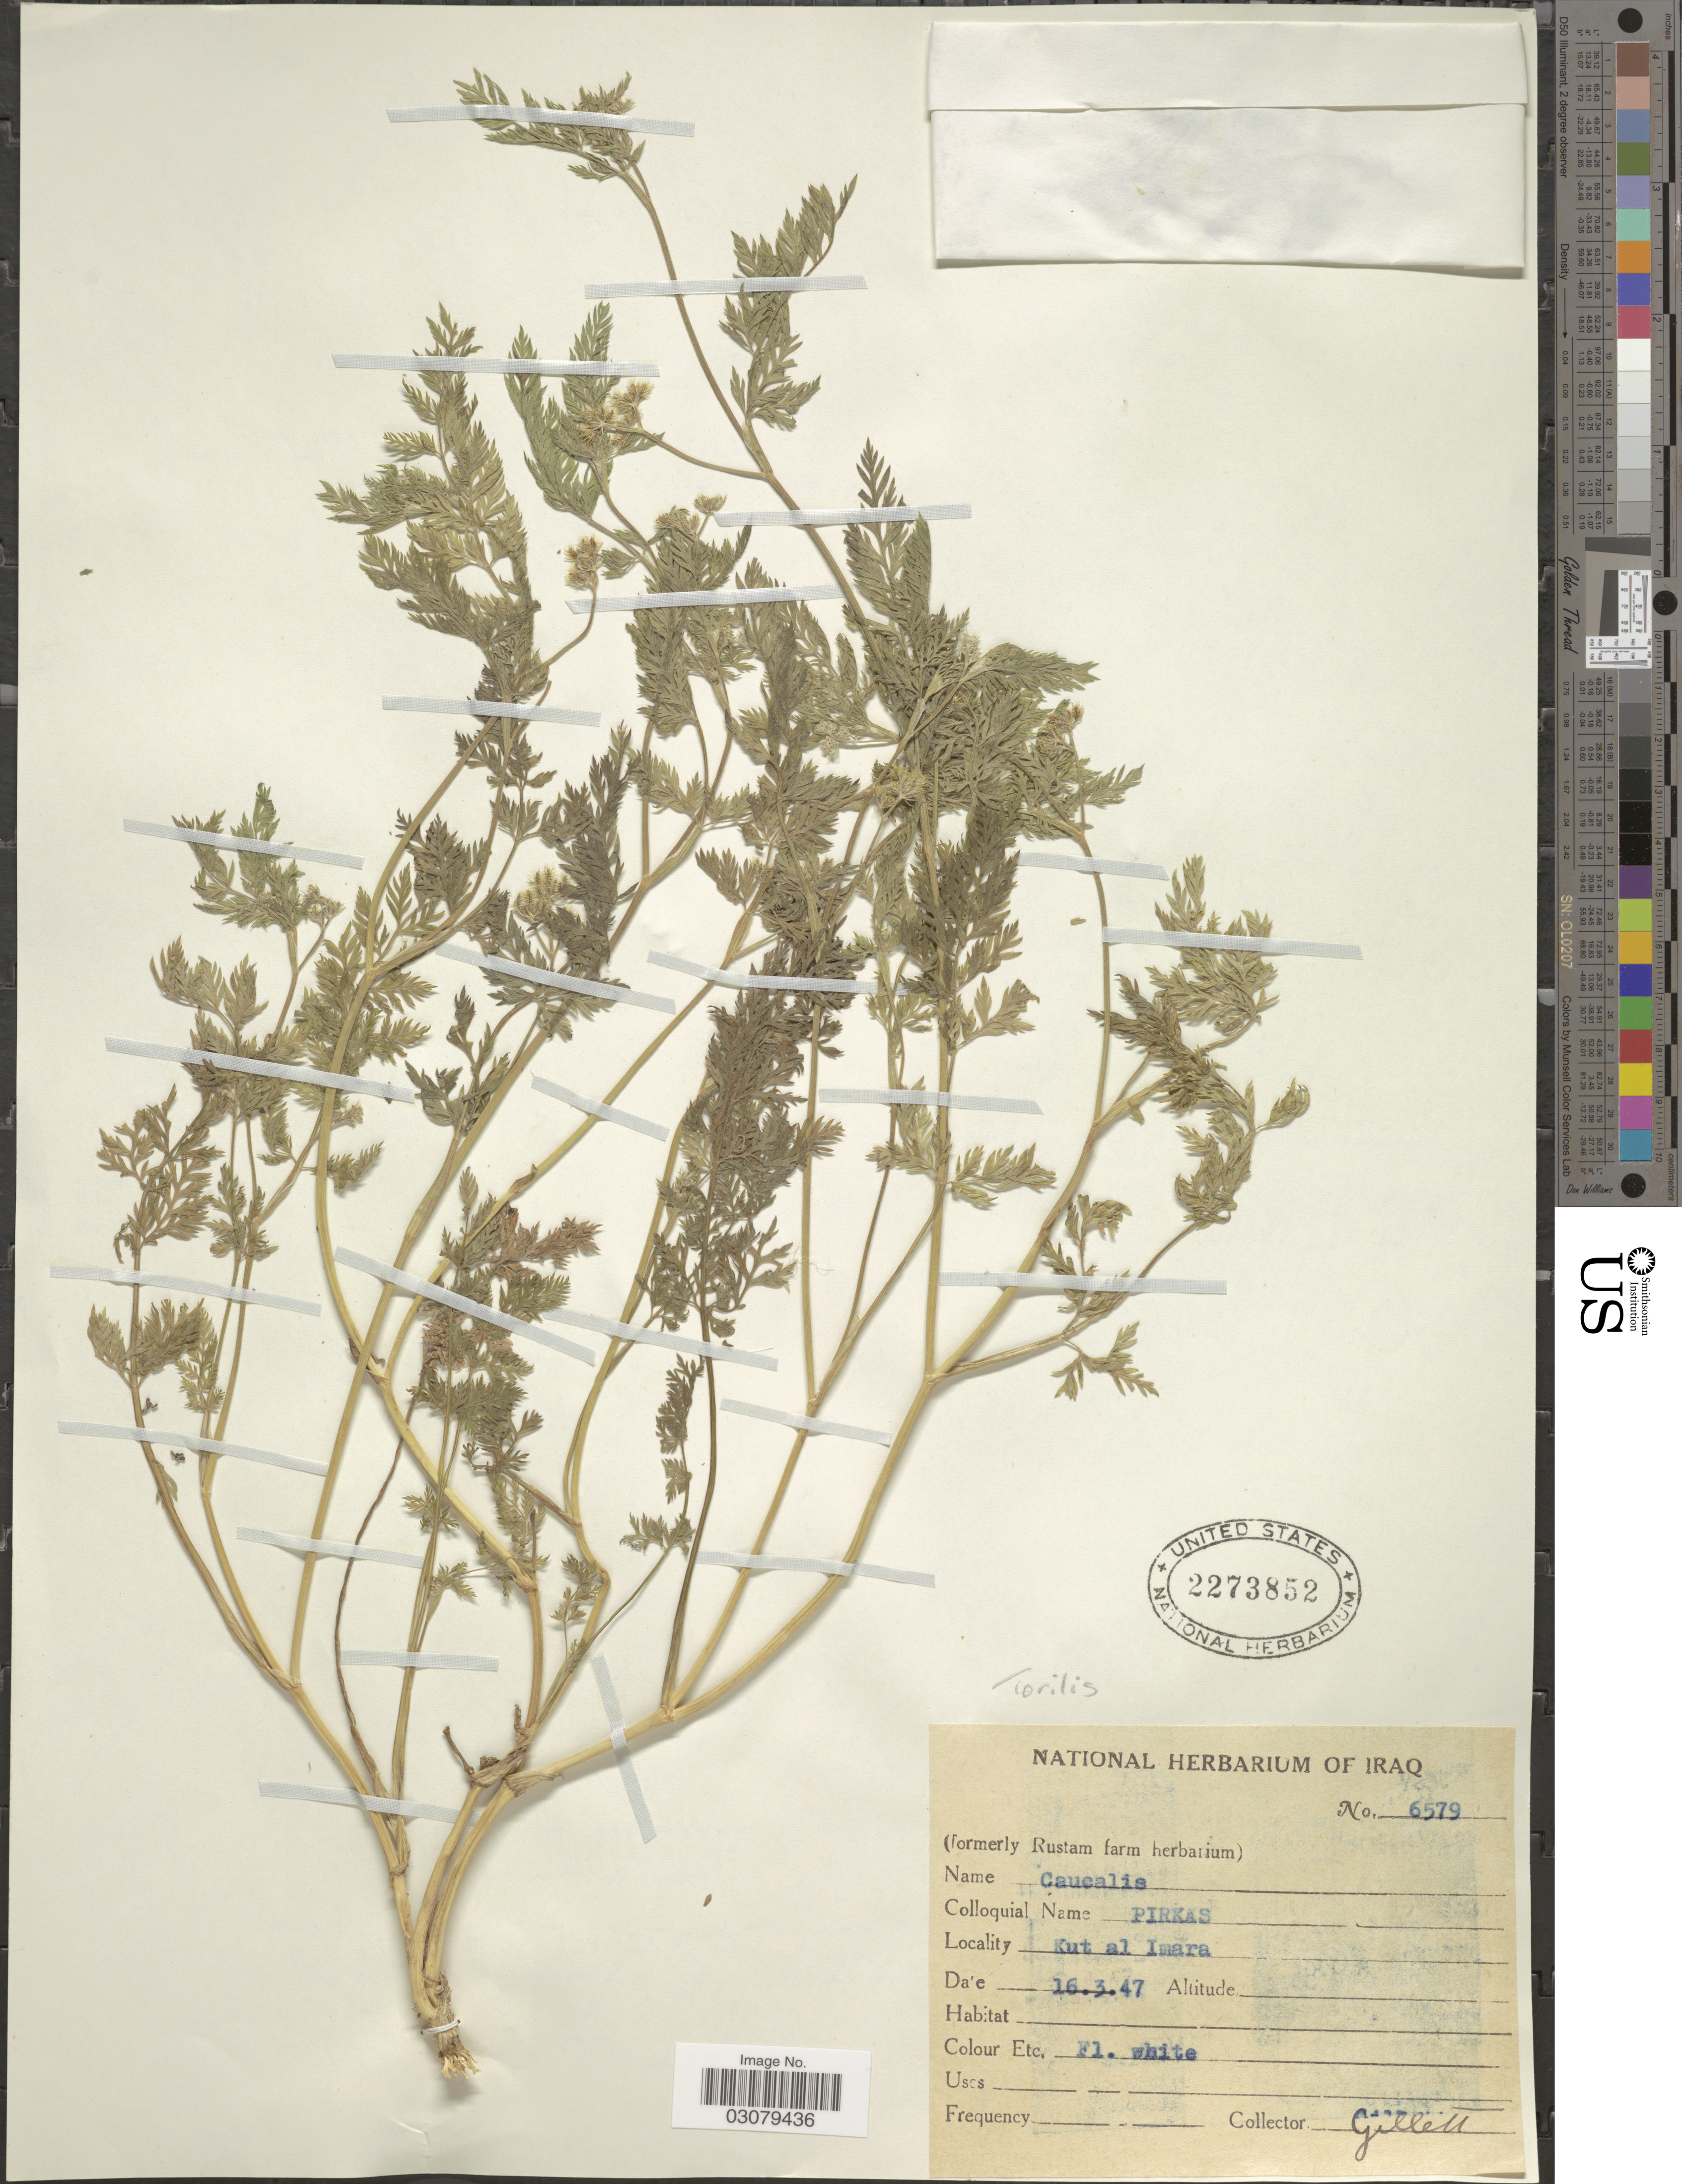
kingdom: Plantae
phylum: Tracheophyta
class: Magnoliopsida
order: Apiales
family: Apiaceae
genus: Torilis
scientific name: Torilis sp.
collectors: Gillett, --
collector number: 6579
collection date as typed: Transcribed d/m/y: 16/3/47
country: Iraq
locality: Kut al Imara.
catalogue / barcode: US 2273852